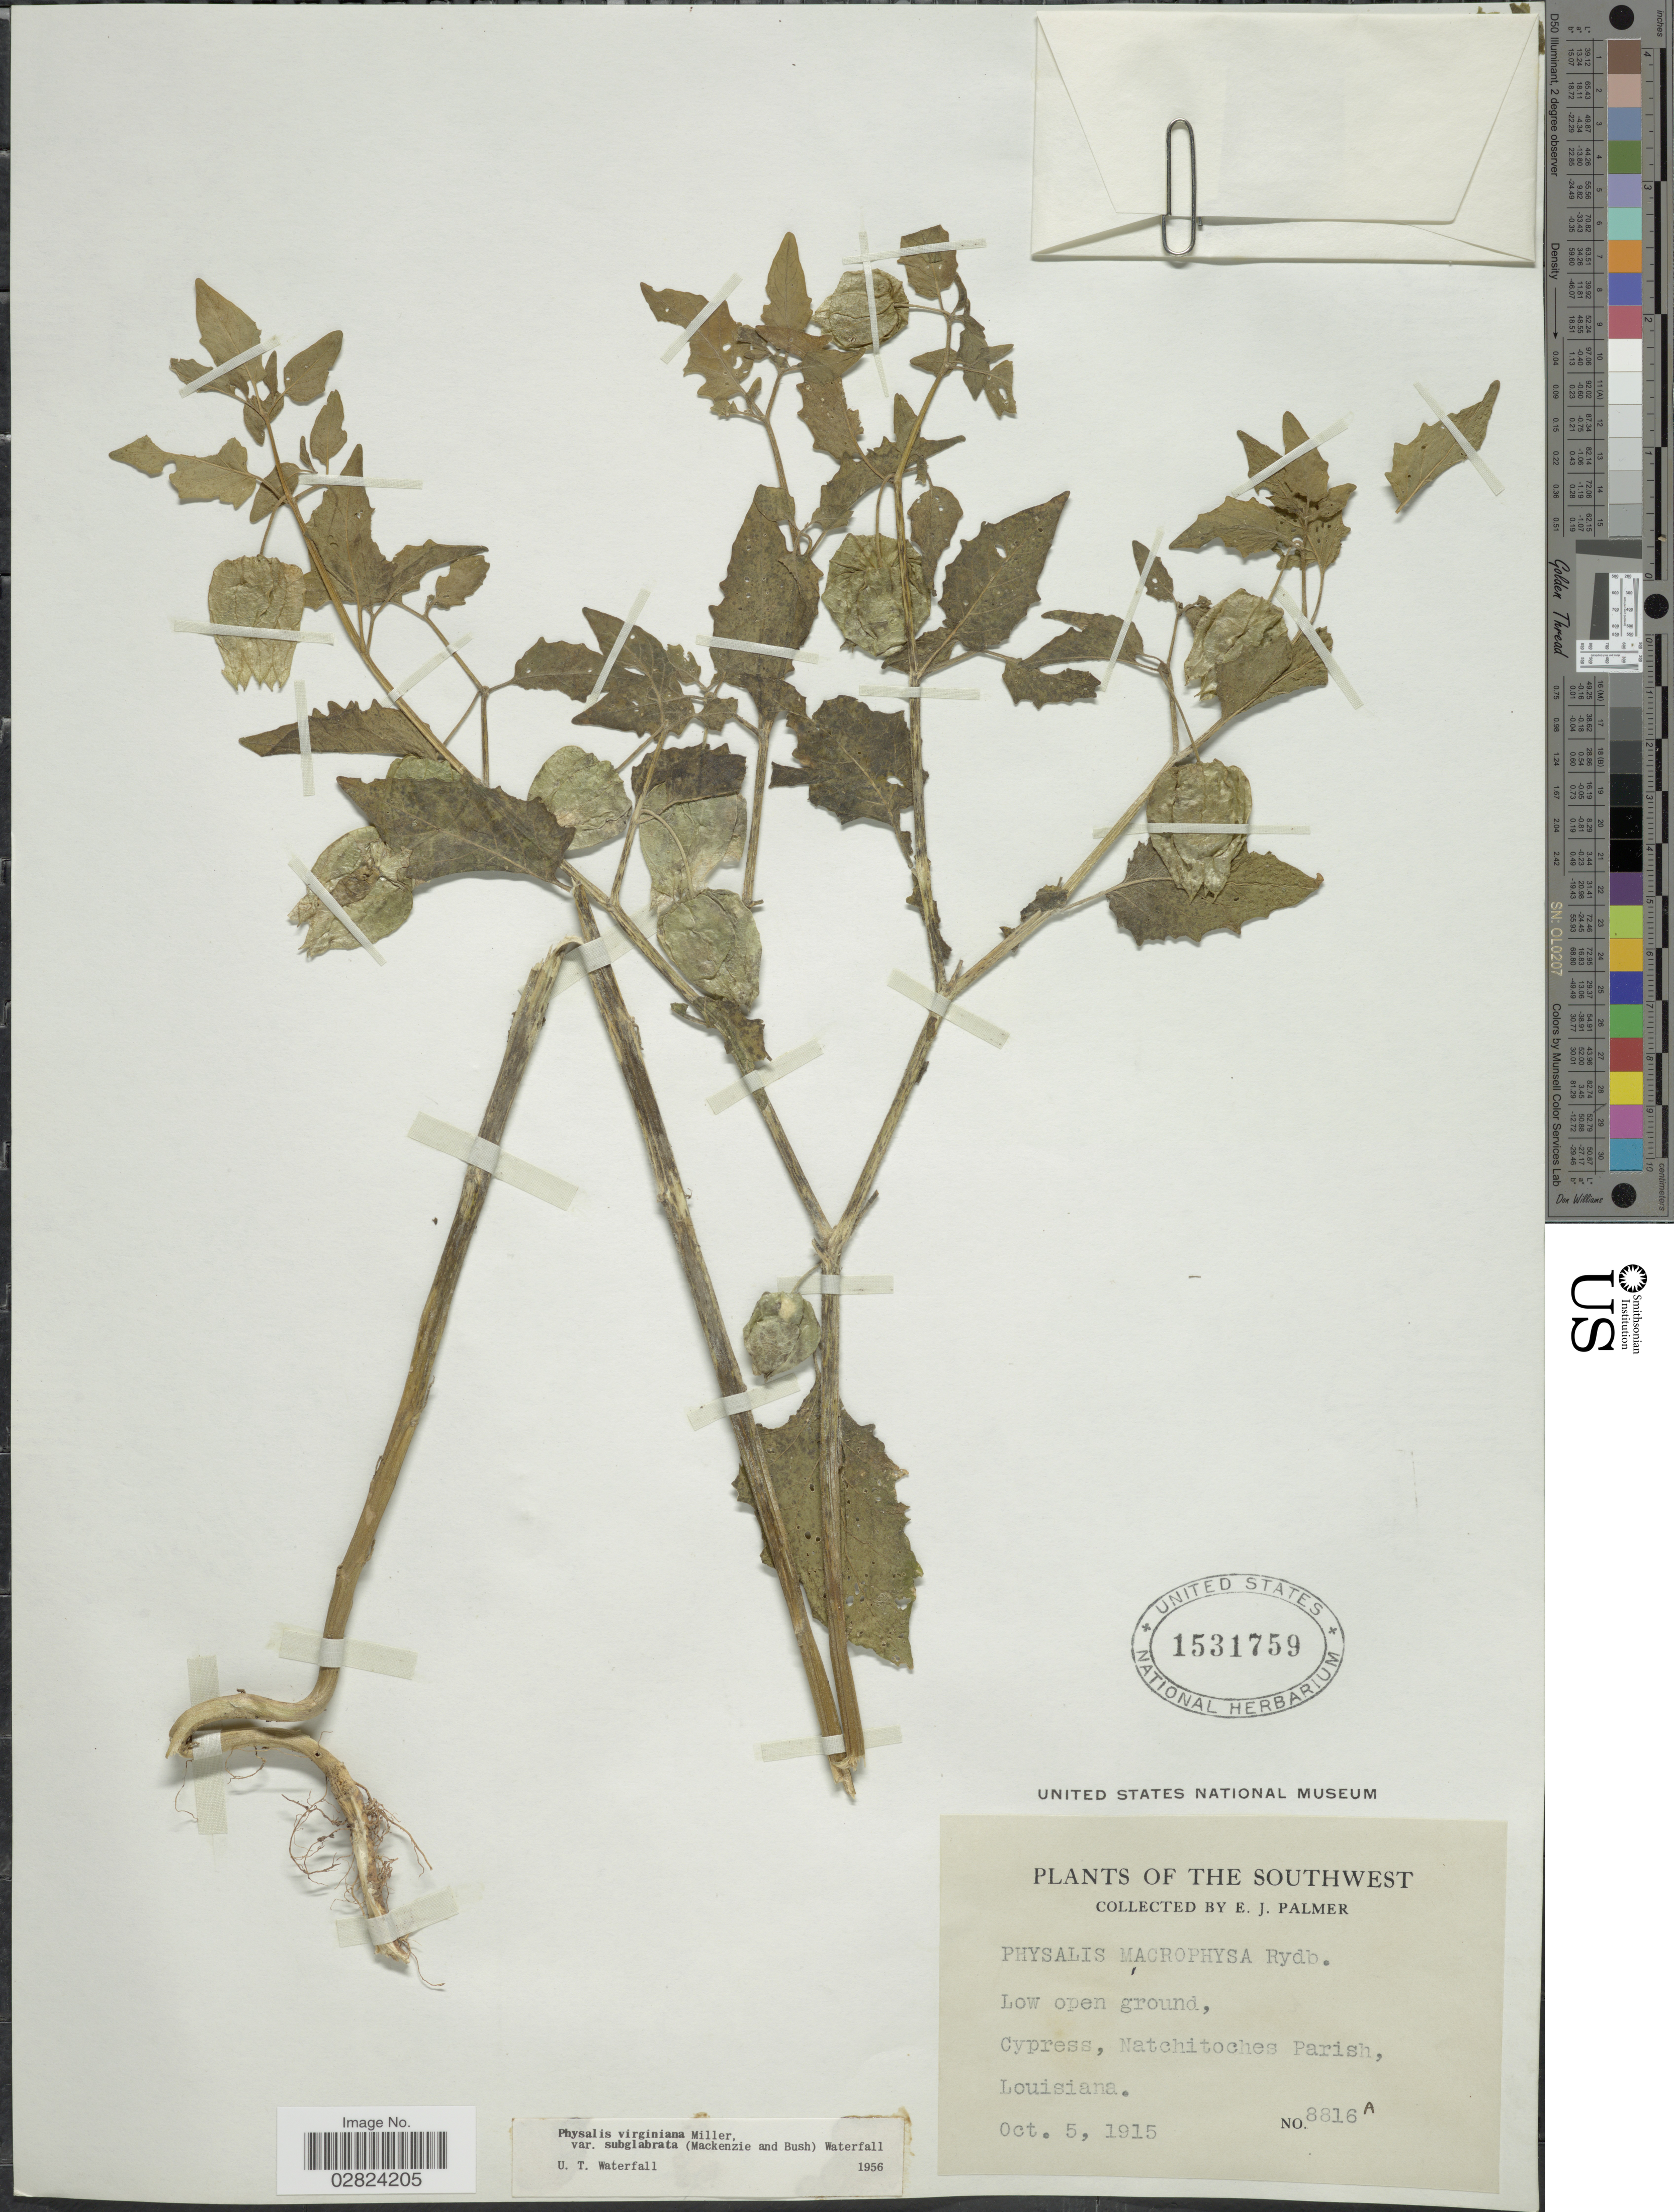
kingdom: Plantae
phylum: Tracheophyta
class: Magnoliopsida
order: Solanales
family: Solanaceae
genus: Physalis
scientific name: Physalis subglabrata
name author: Mack. & Bush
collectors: E. J. Palmer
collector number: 8816A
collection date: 1915-10-05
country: United States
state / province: Louisiana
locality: The Southwest. Cypress, Natchitoches Parish.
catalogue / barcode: US 1531759